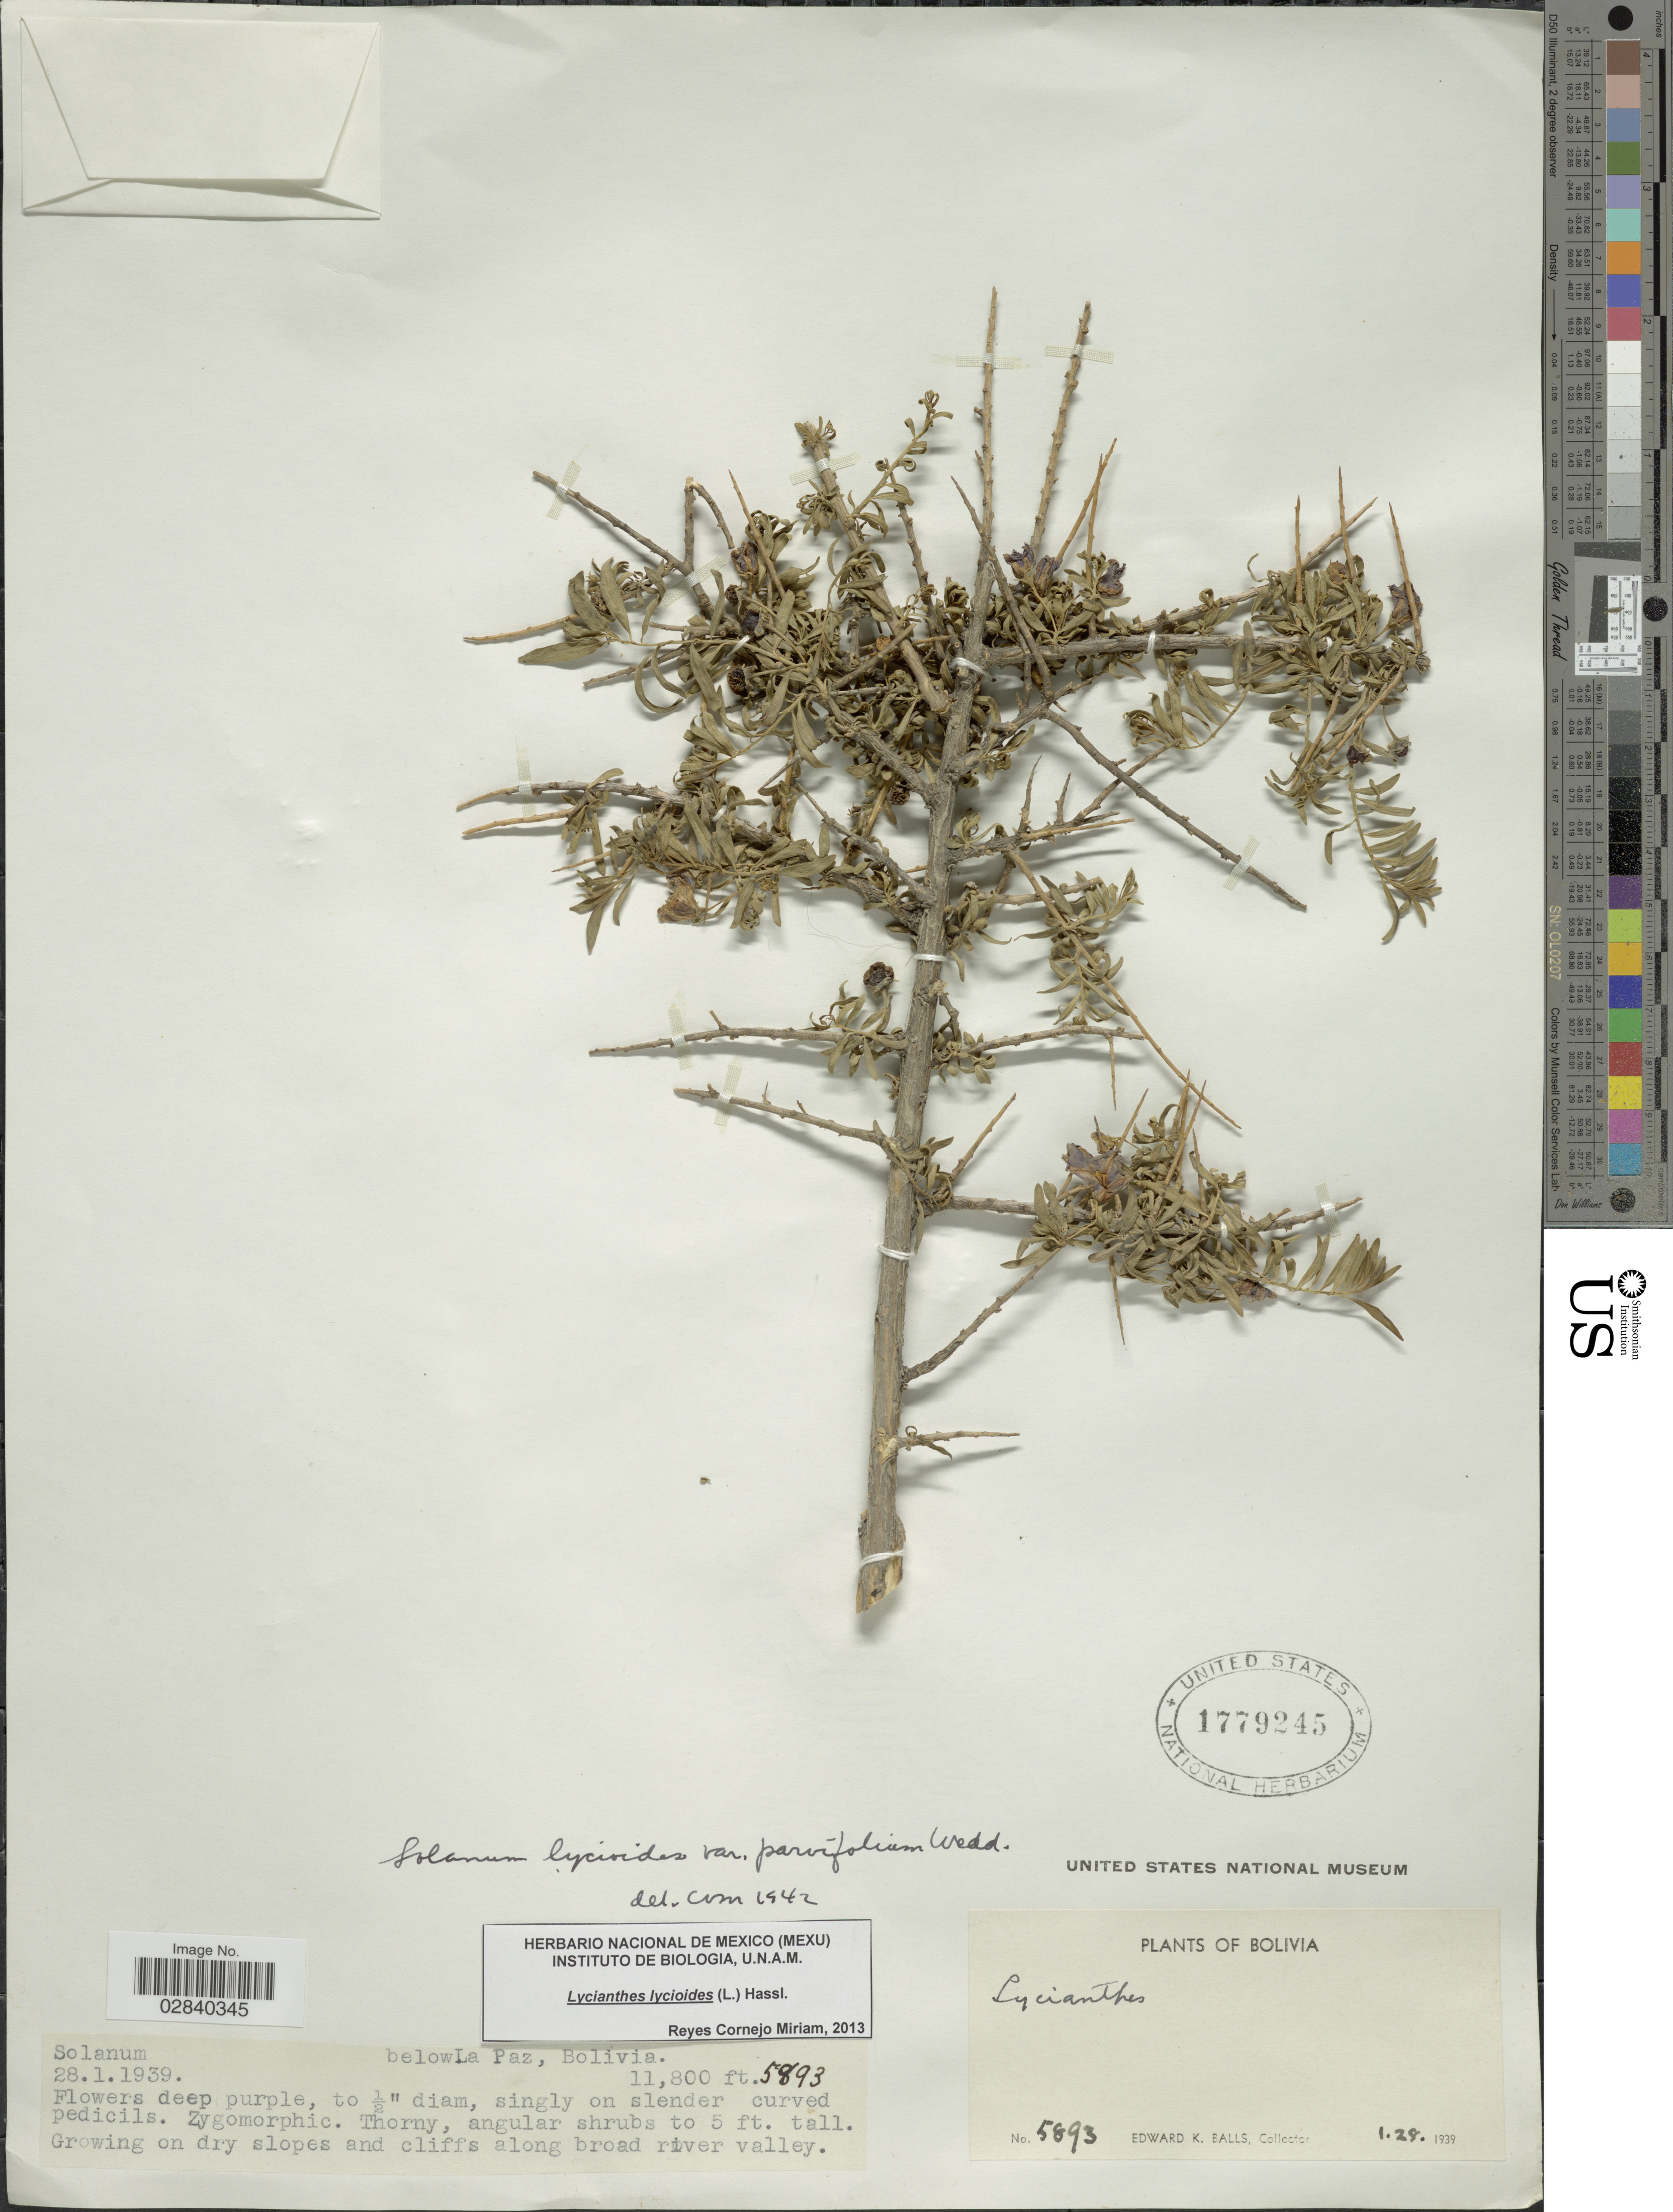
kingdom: Plantae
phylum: Tracheophyta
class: Magnoliopsida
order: Solanales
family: Solanaceae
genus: Lycianthes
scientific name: Lycianthes lycioides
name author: (L.) Hassl.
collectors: E. K. Balls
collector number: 5893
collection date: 1939-01-28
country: Bolivia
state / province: La Paz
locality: Below La Paz.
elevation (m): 3597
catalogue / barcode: US 1779245